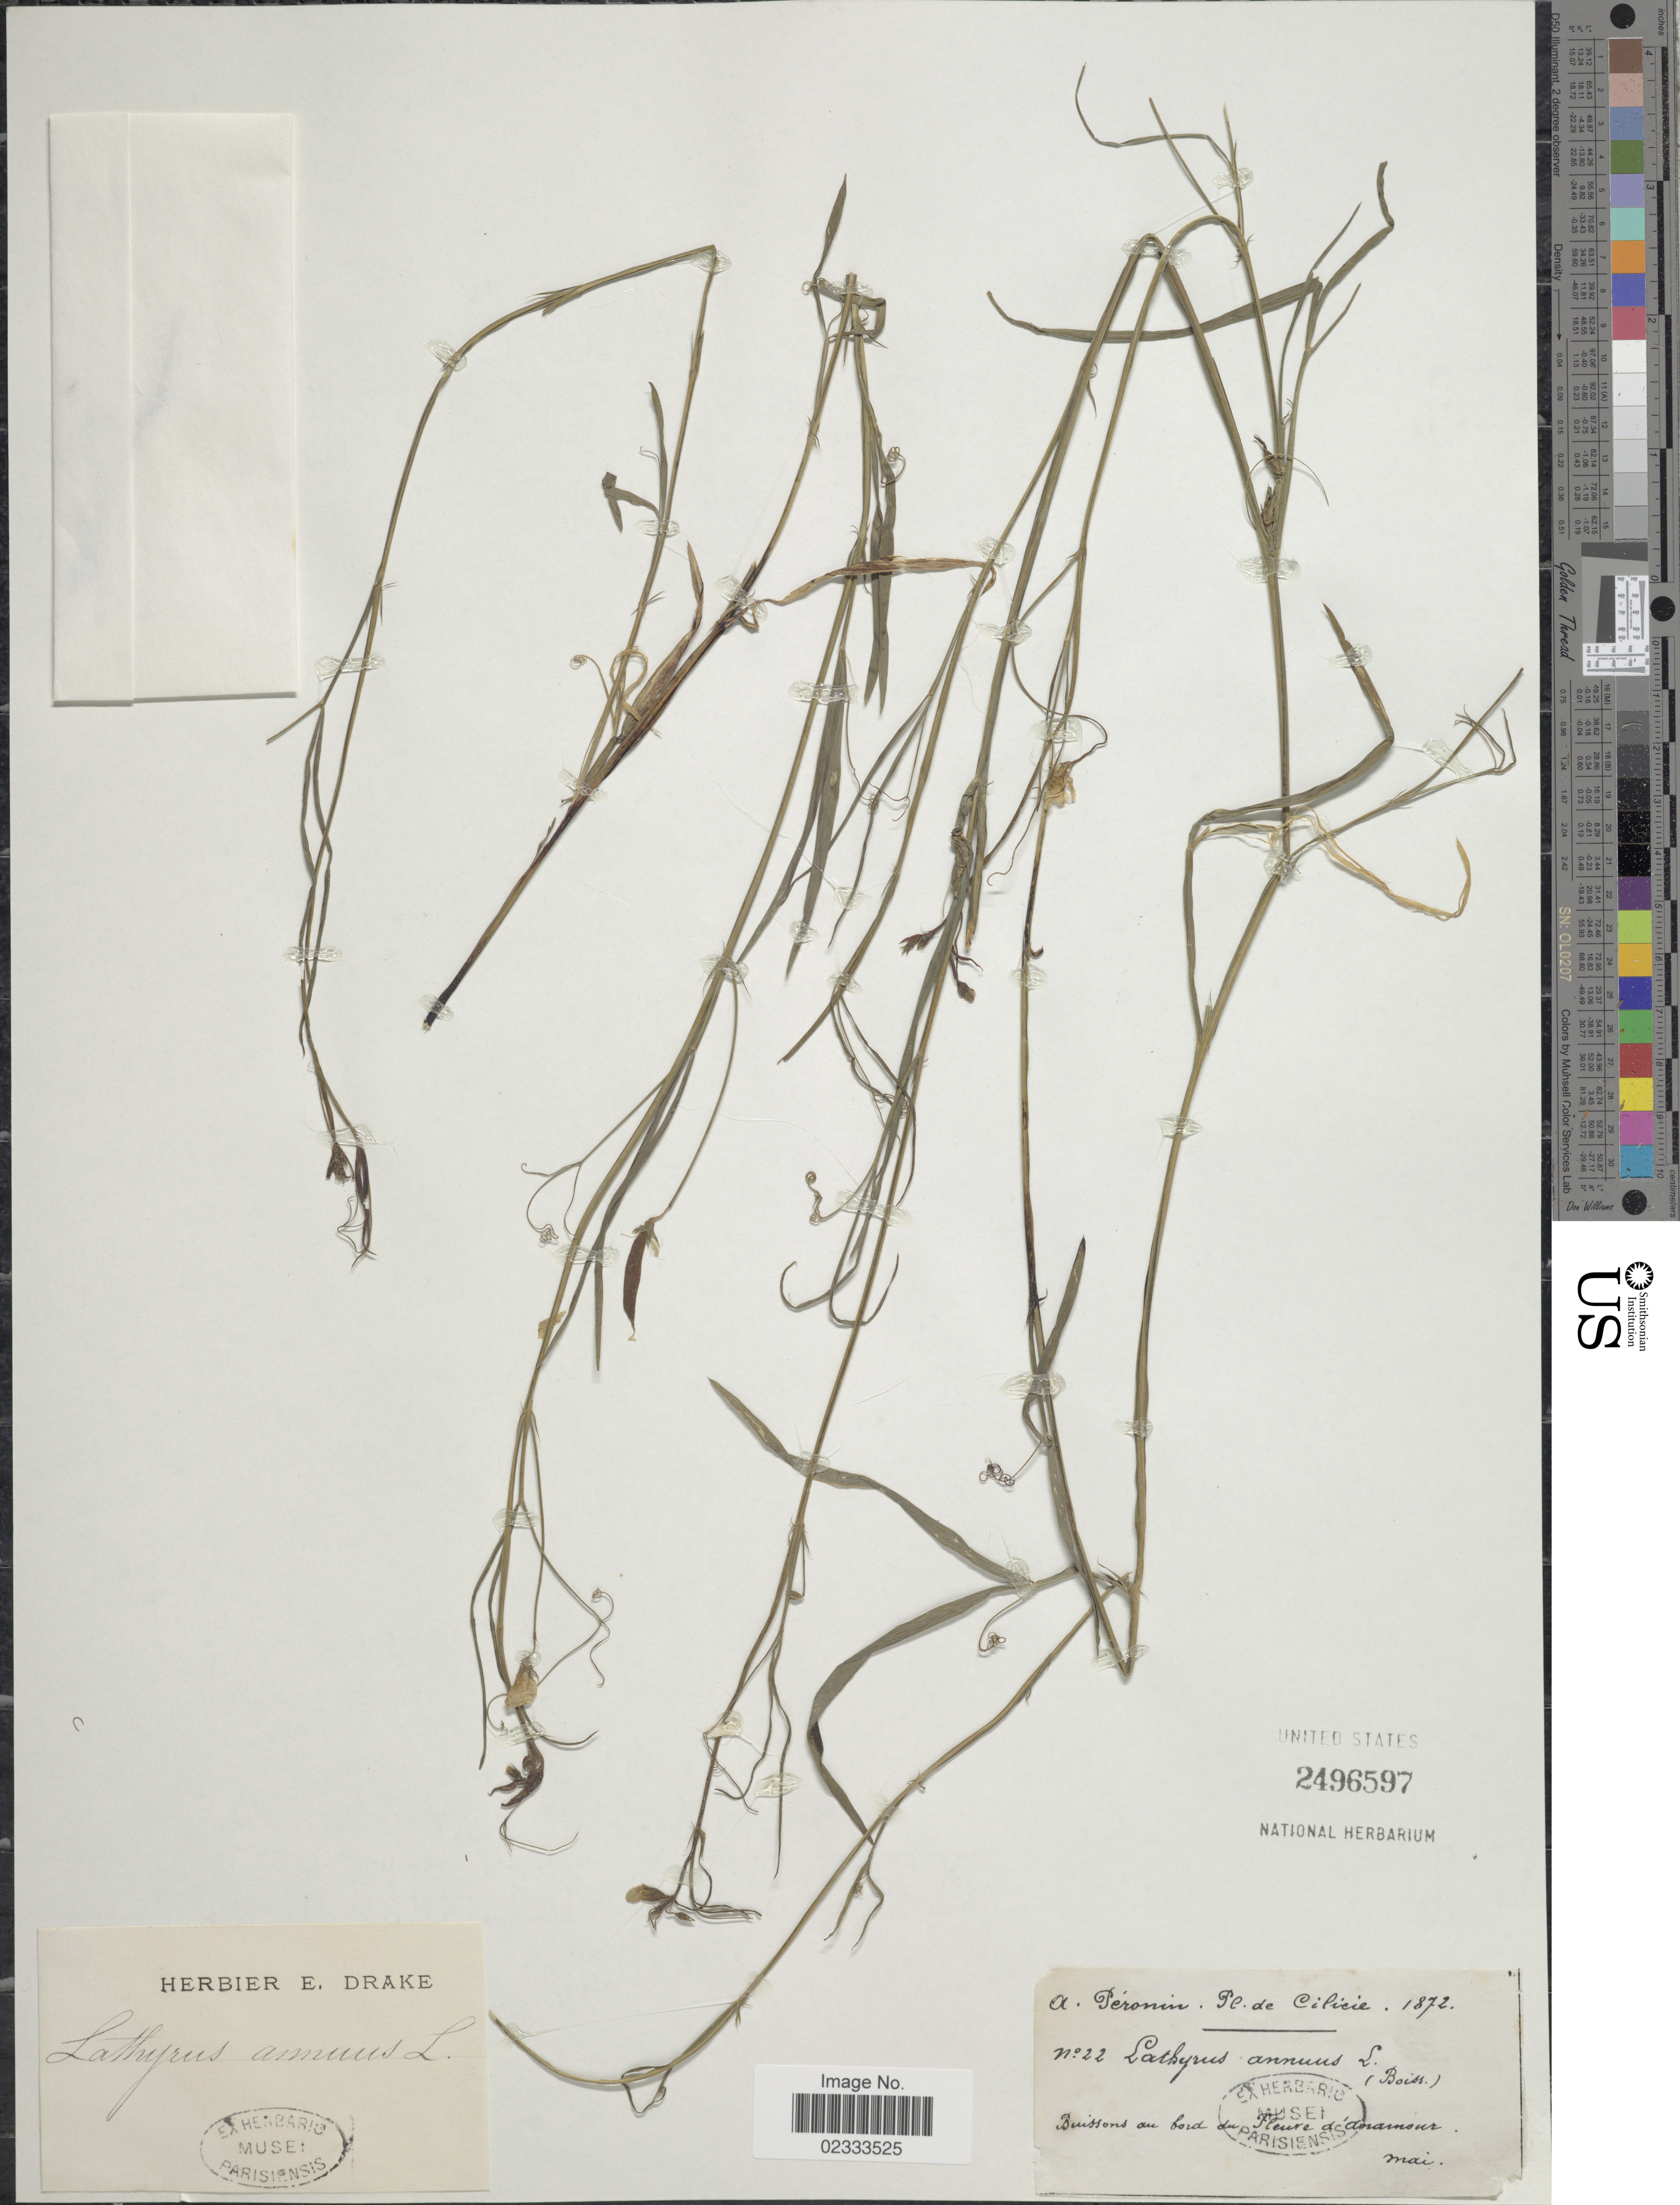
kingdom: Plantae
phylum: Tracheophyta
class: Magnoliopsida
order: Fabales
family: Fabaceae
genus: Lathyrus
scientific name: Lathyrus annuus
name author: L.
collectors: A. Péronin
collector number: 22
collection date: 1872-05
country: Turkey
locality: Cilicie, Buissons au bord du Fleure d' anamour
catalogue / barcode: US 2496597